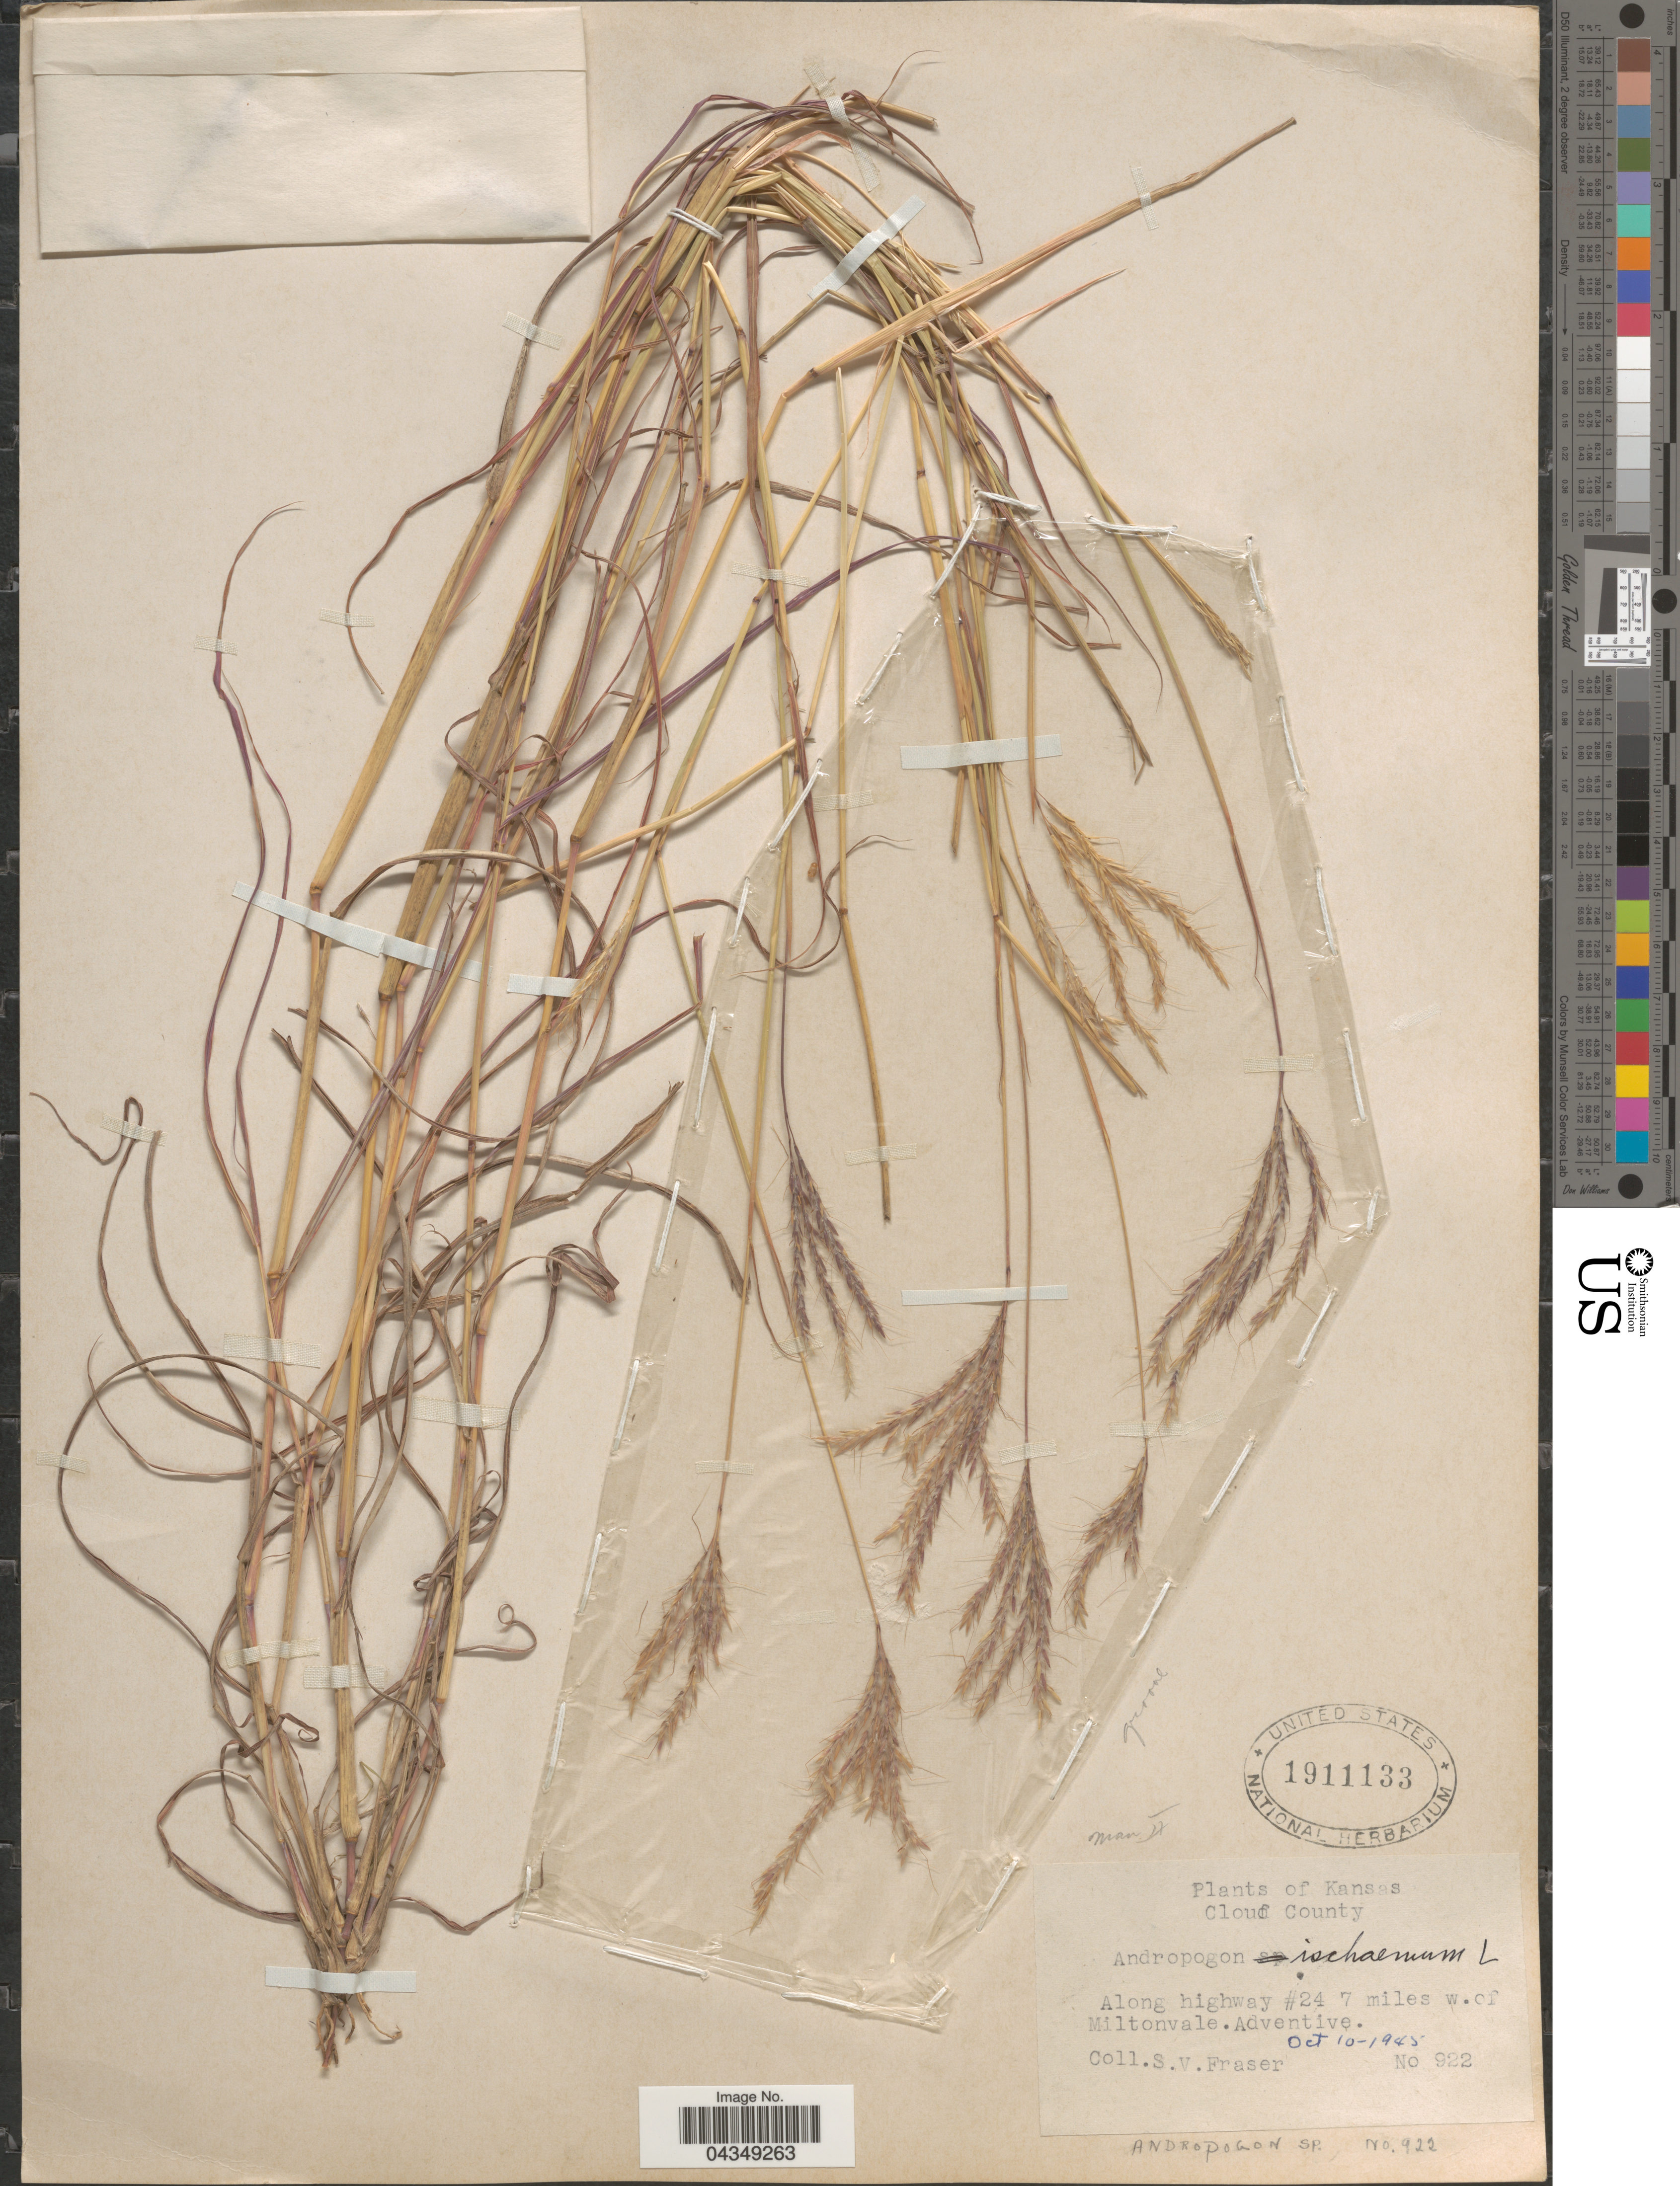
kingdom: Plantae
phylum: Tracheophyta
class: Liliopsida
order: Poales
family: Poaceae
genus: Bothriochloa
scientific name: Bothriochloa ischaemum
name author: (L.) Keng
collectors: S. Fraser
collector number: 922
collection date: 1945-10-10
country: United States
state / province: Kansas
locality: Cloud County. Along highway #24 7 miles w. of Miltonvale.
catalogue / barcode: US 1911133